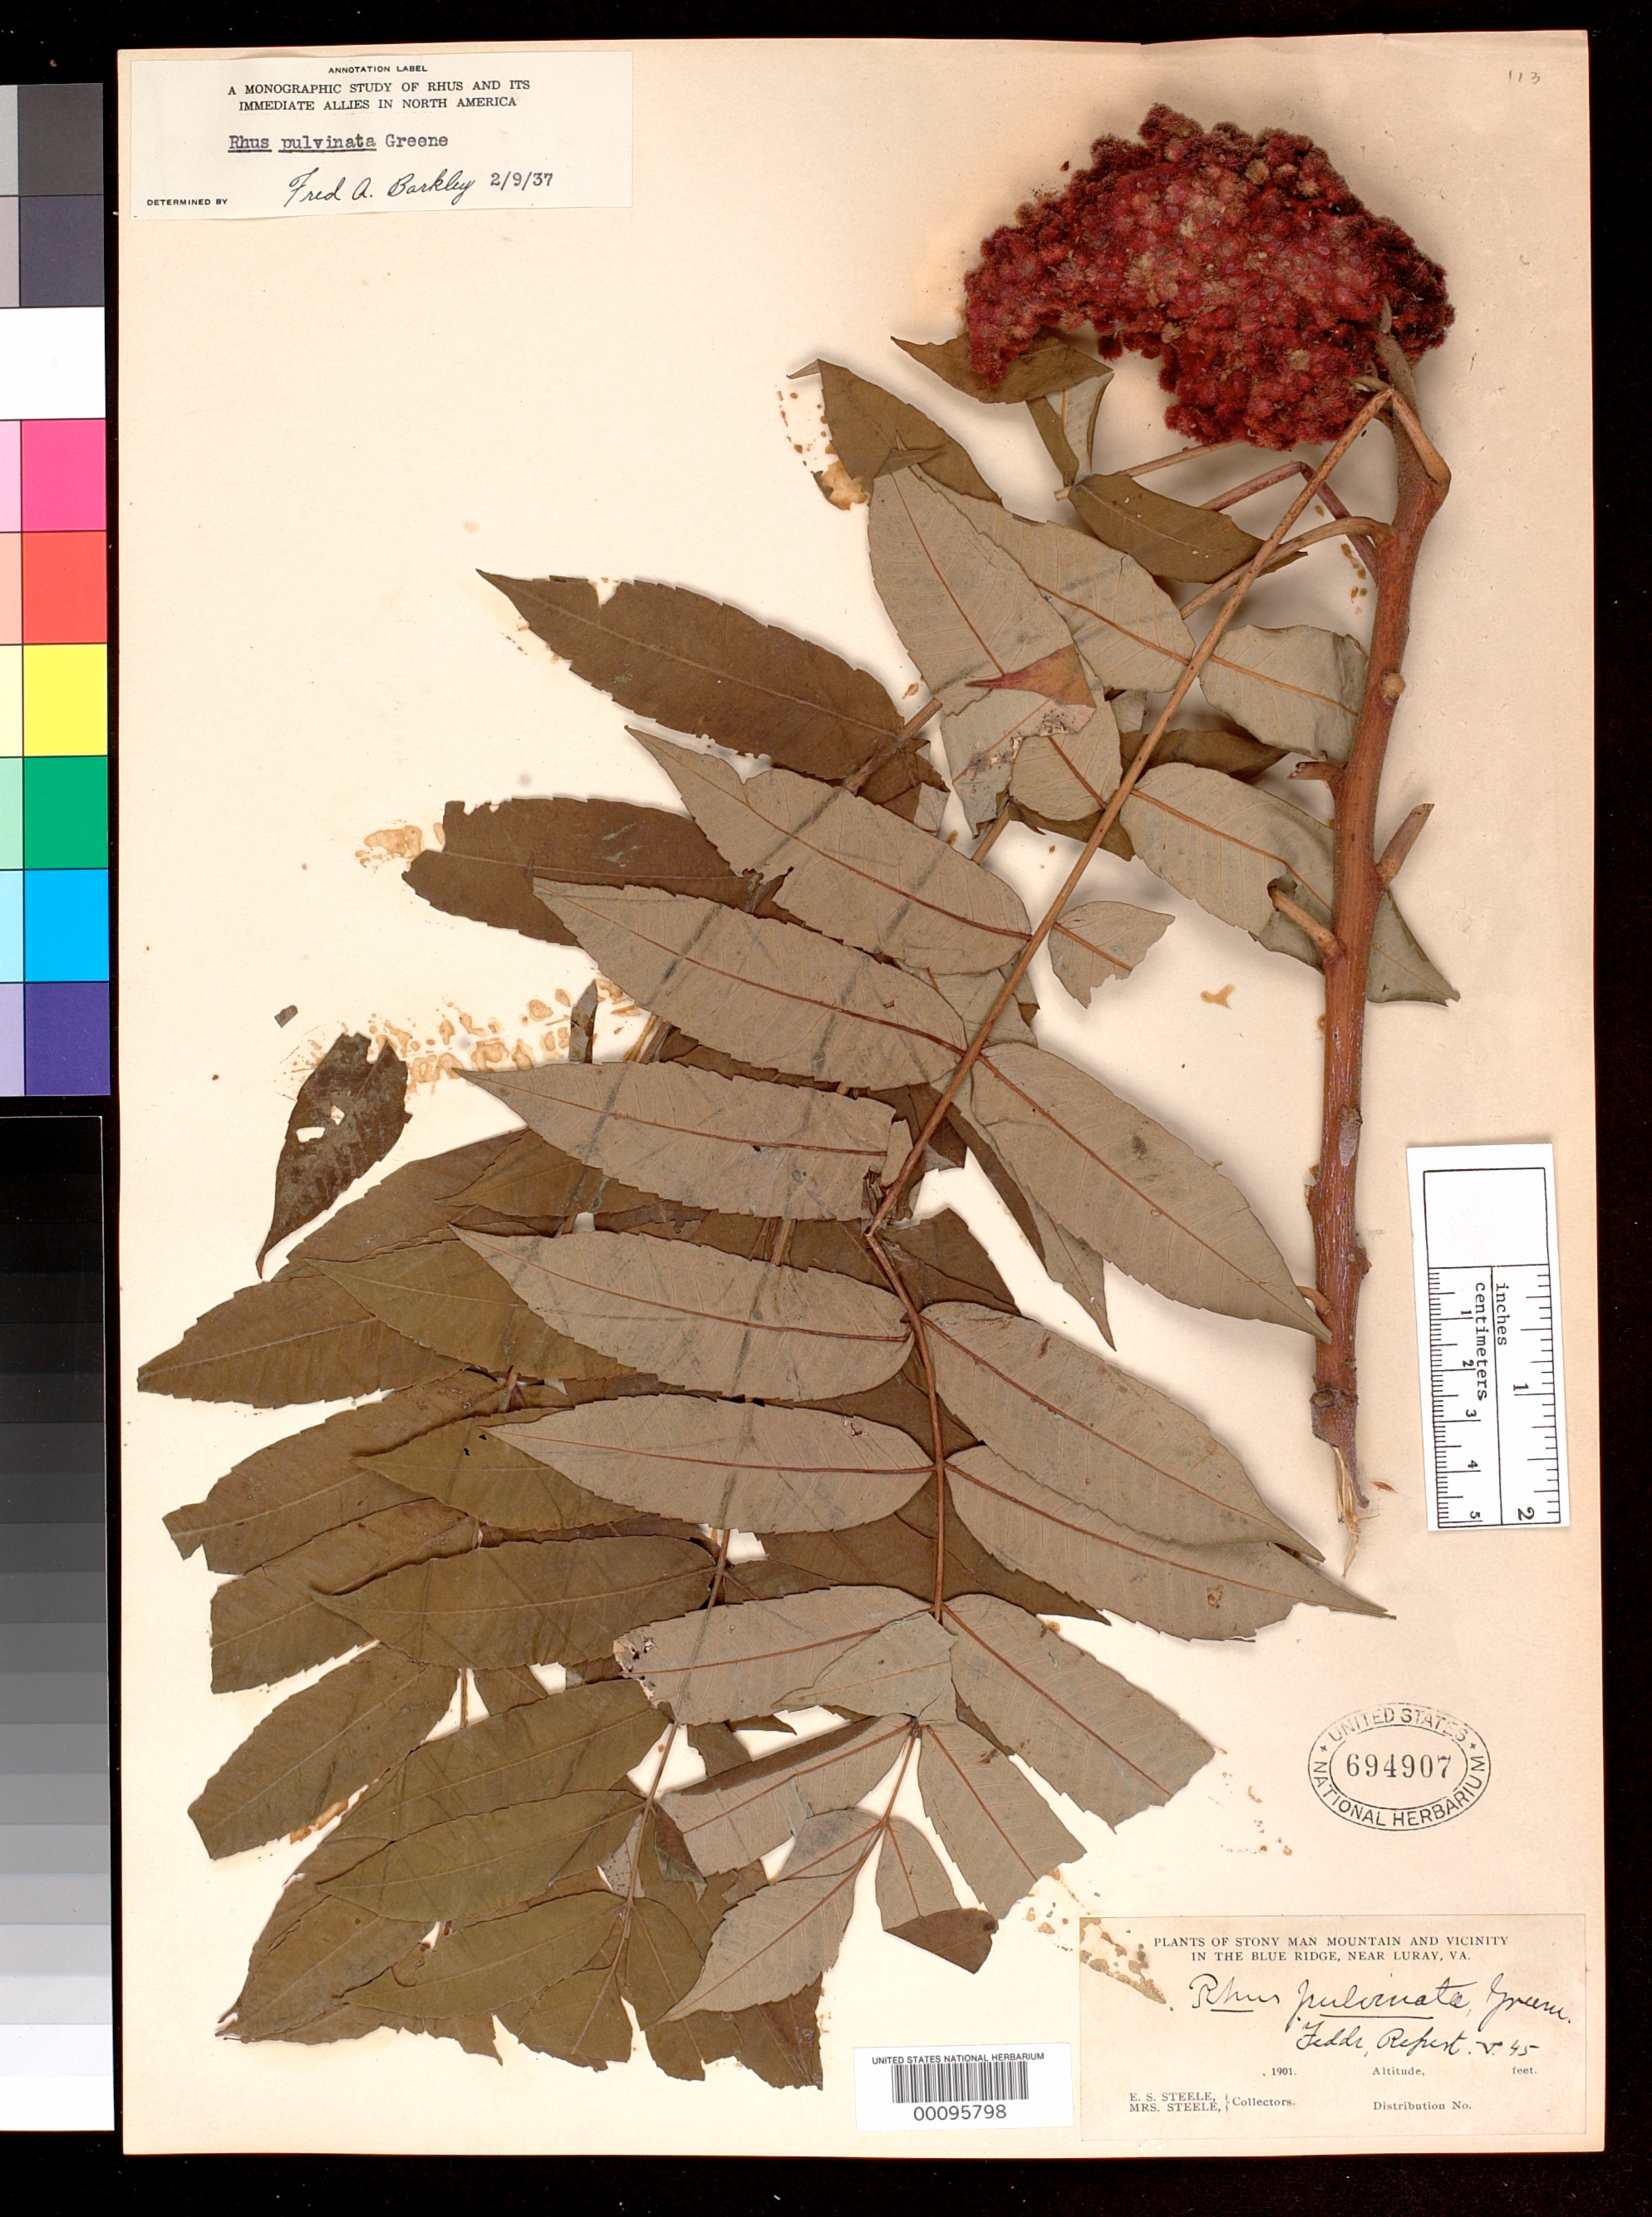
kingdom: Plantae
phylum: Tracheophyta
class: Magnoliopsida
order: Sapindales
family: Anacardiaceae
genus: Rhus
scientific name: Rhus pulvinata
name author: Greene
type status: Isotype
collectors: E. Steele & Mrs. E. S. Steele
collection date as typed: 02 Sep 1907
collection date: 1907-09-02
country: United States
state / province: Virginia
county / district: Page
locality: Blue Ridge Mountains, near Luray.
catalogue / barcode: US 694907